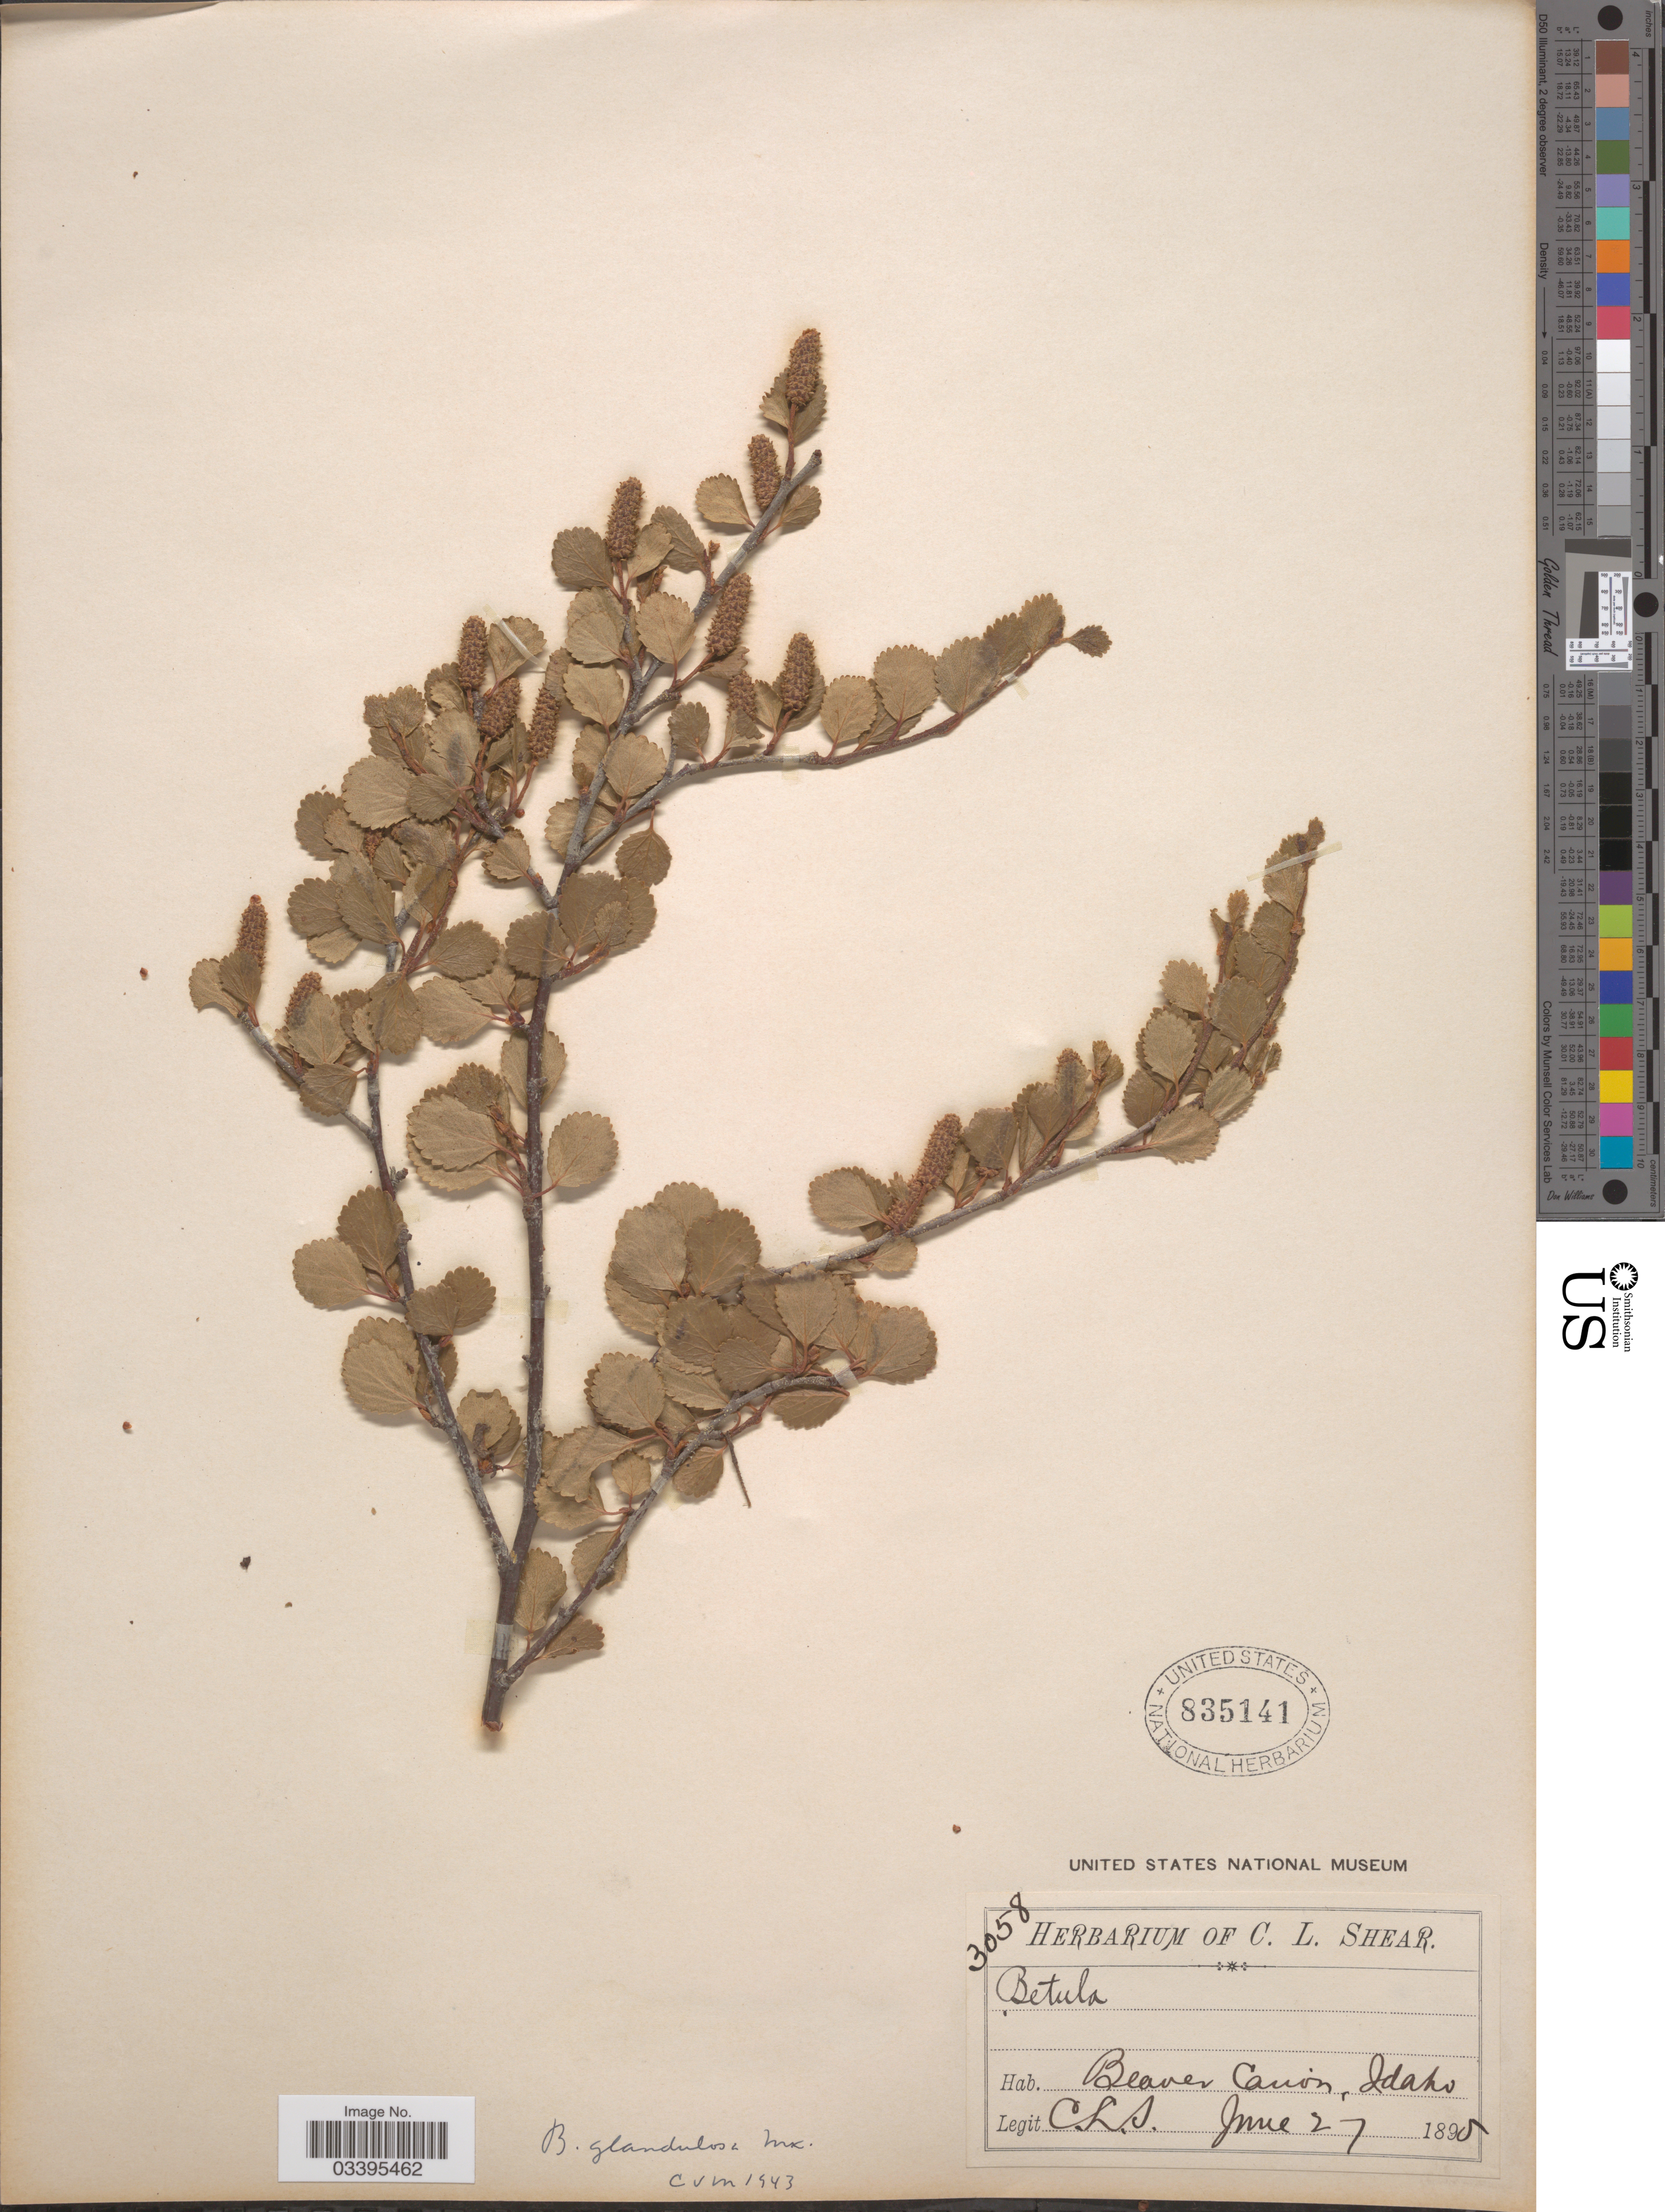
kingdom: Plantae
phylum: Tracheophyta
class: Magnoliopsida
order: Fagales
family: Betulaceae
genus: Betula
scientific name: Betula glandulosa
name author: Michx.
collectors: C. L. Shear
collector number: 3058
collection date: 1898-06-27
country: United States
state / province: Idaho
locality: Beaver Canon.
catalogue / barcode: US 835141